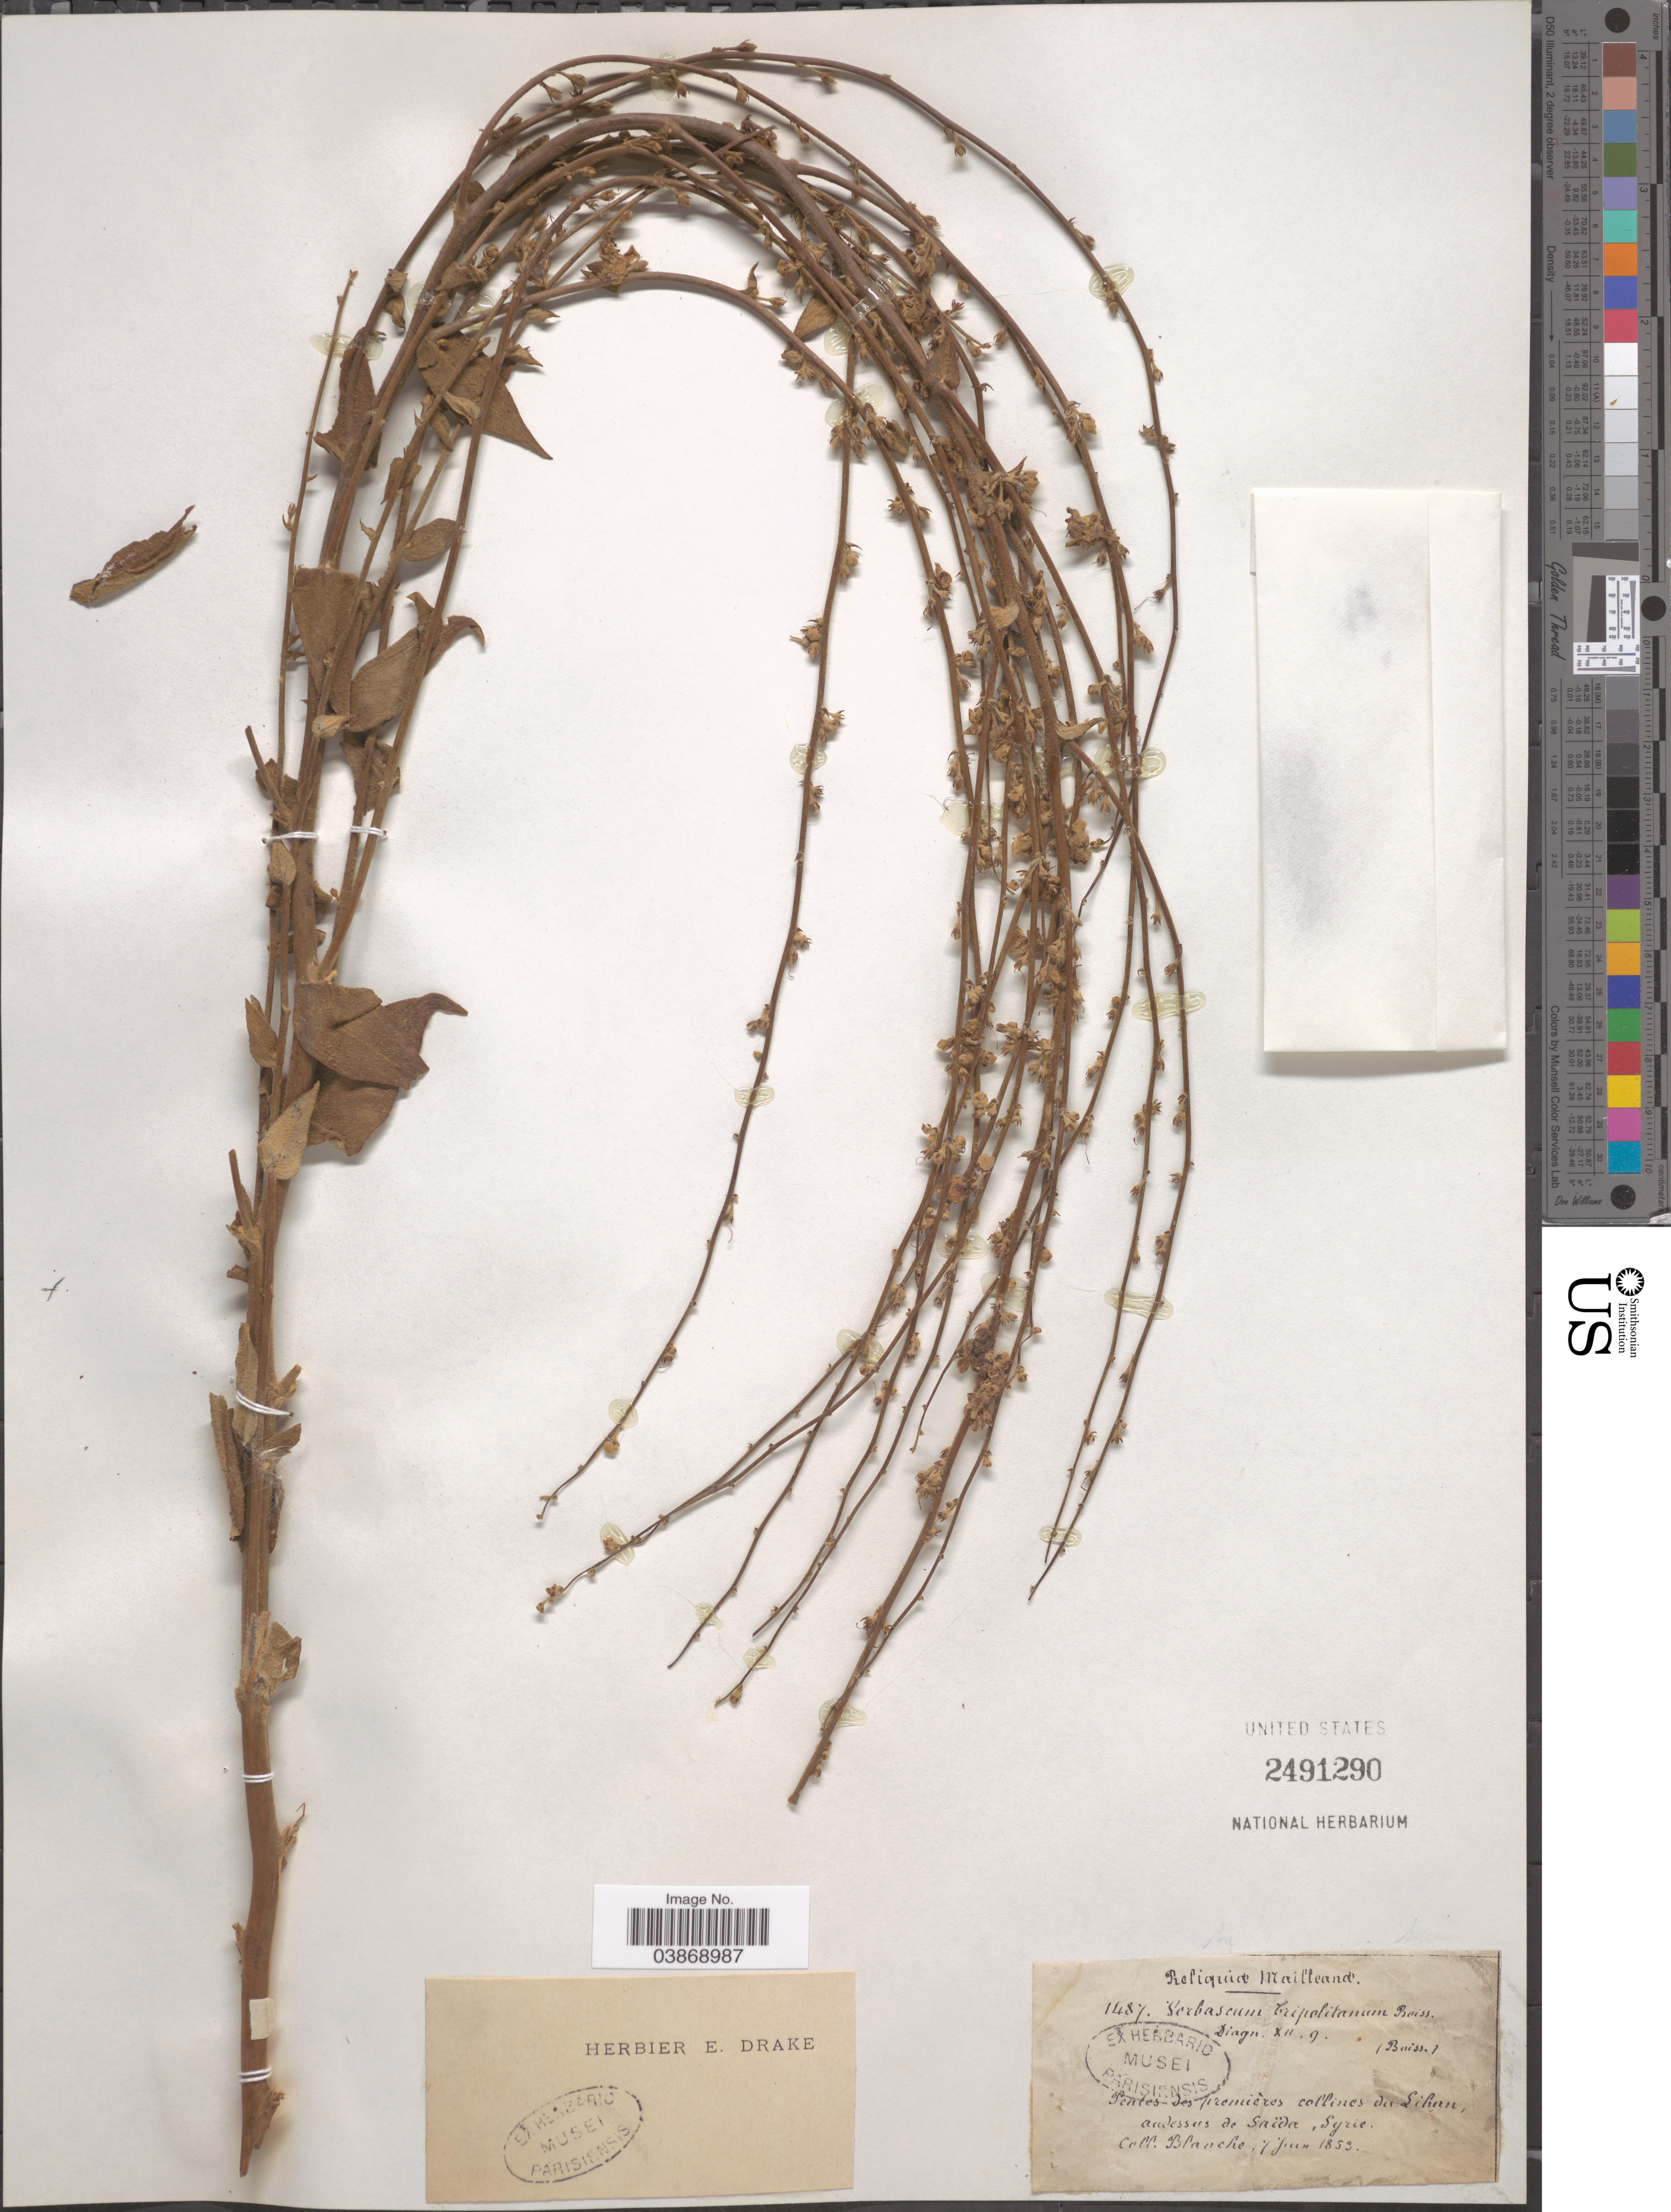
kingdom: Plantae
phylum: Tracheophyta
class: Magnoliopsida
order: Lamiales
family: Scrophulariaceae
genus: Verbascum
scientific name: Verbascum tripolitanum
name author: Boiss.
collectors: -. Blanche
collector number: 1487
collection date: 1853-06-07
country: Syria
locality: Mailleande. Pentes des premières collines du Liban, audessus de Saïda.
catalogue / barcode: US 2491290